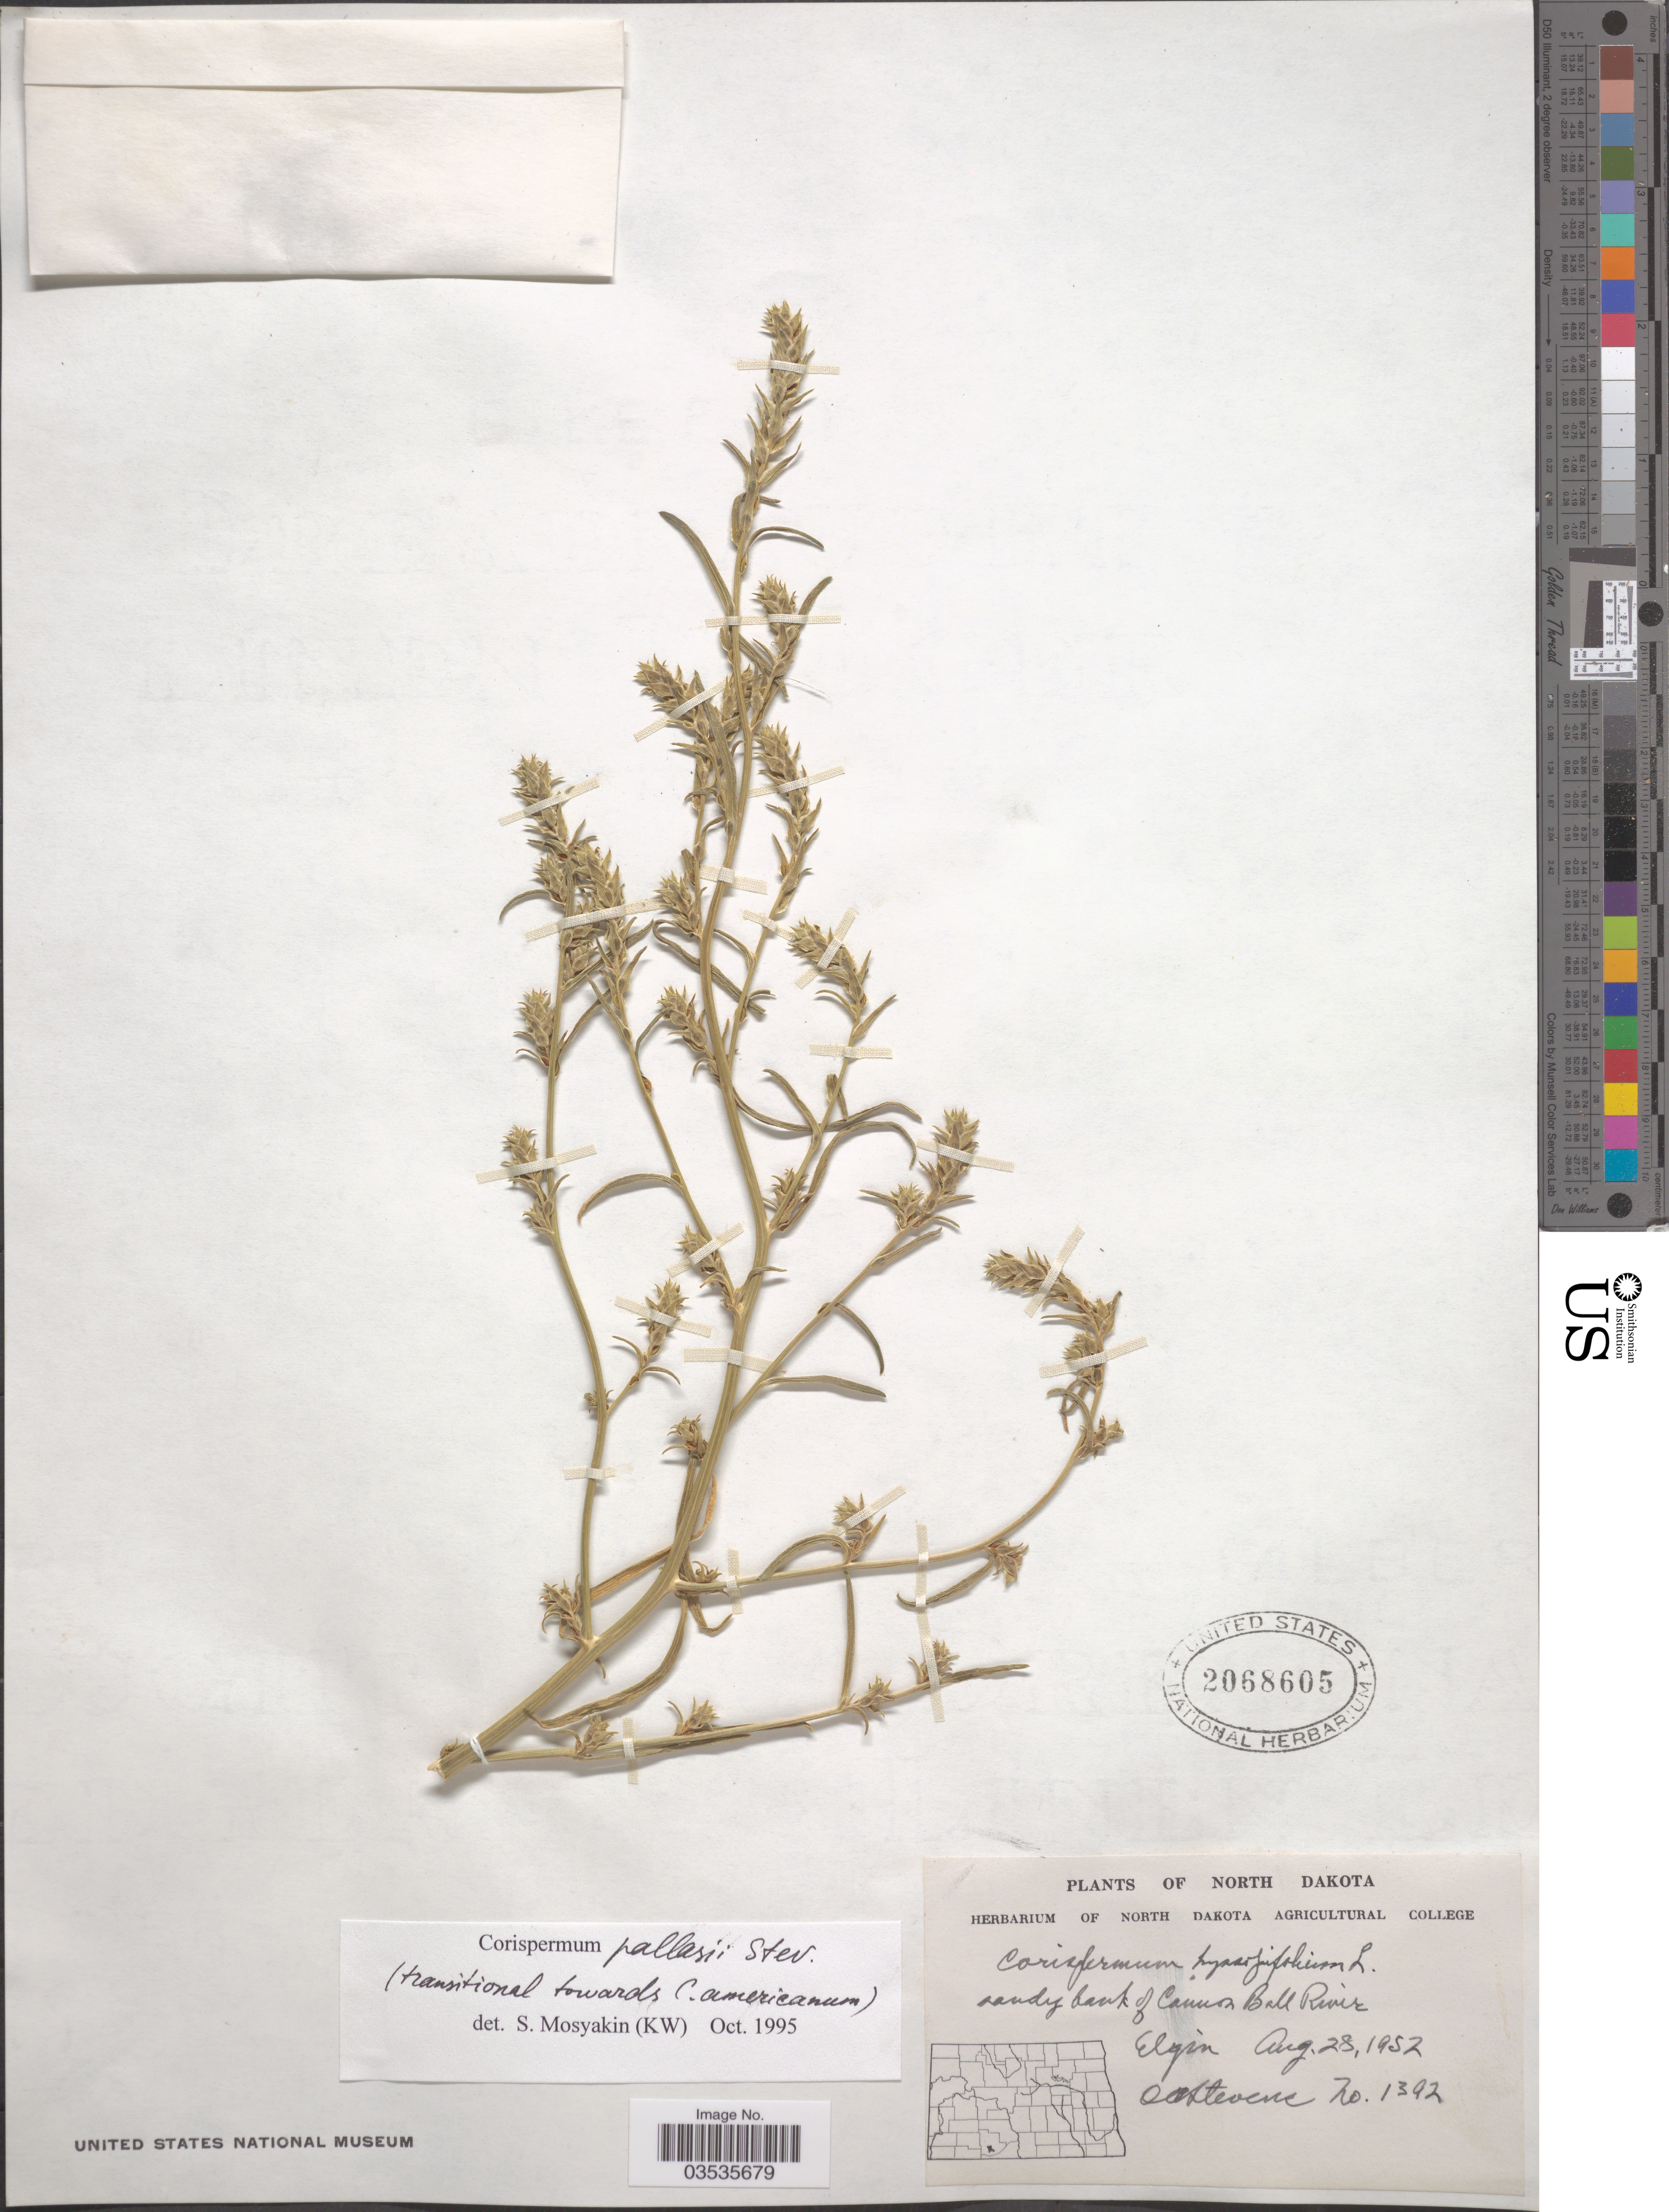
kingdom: Plantae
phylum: Tracheophyta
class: Magnoliopsida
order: Caryophyllales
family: Amaranthaceae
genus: Corispermum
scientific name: Corispermum pallasii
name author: Steven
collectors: O. A. Stevens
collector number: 1392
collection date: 1952-08-28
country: United States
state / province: North Dakota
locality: Sandy bank of Cannon Ball River. Elgin.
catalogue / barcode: US 2068605